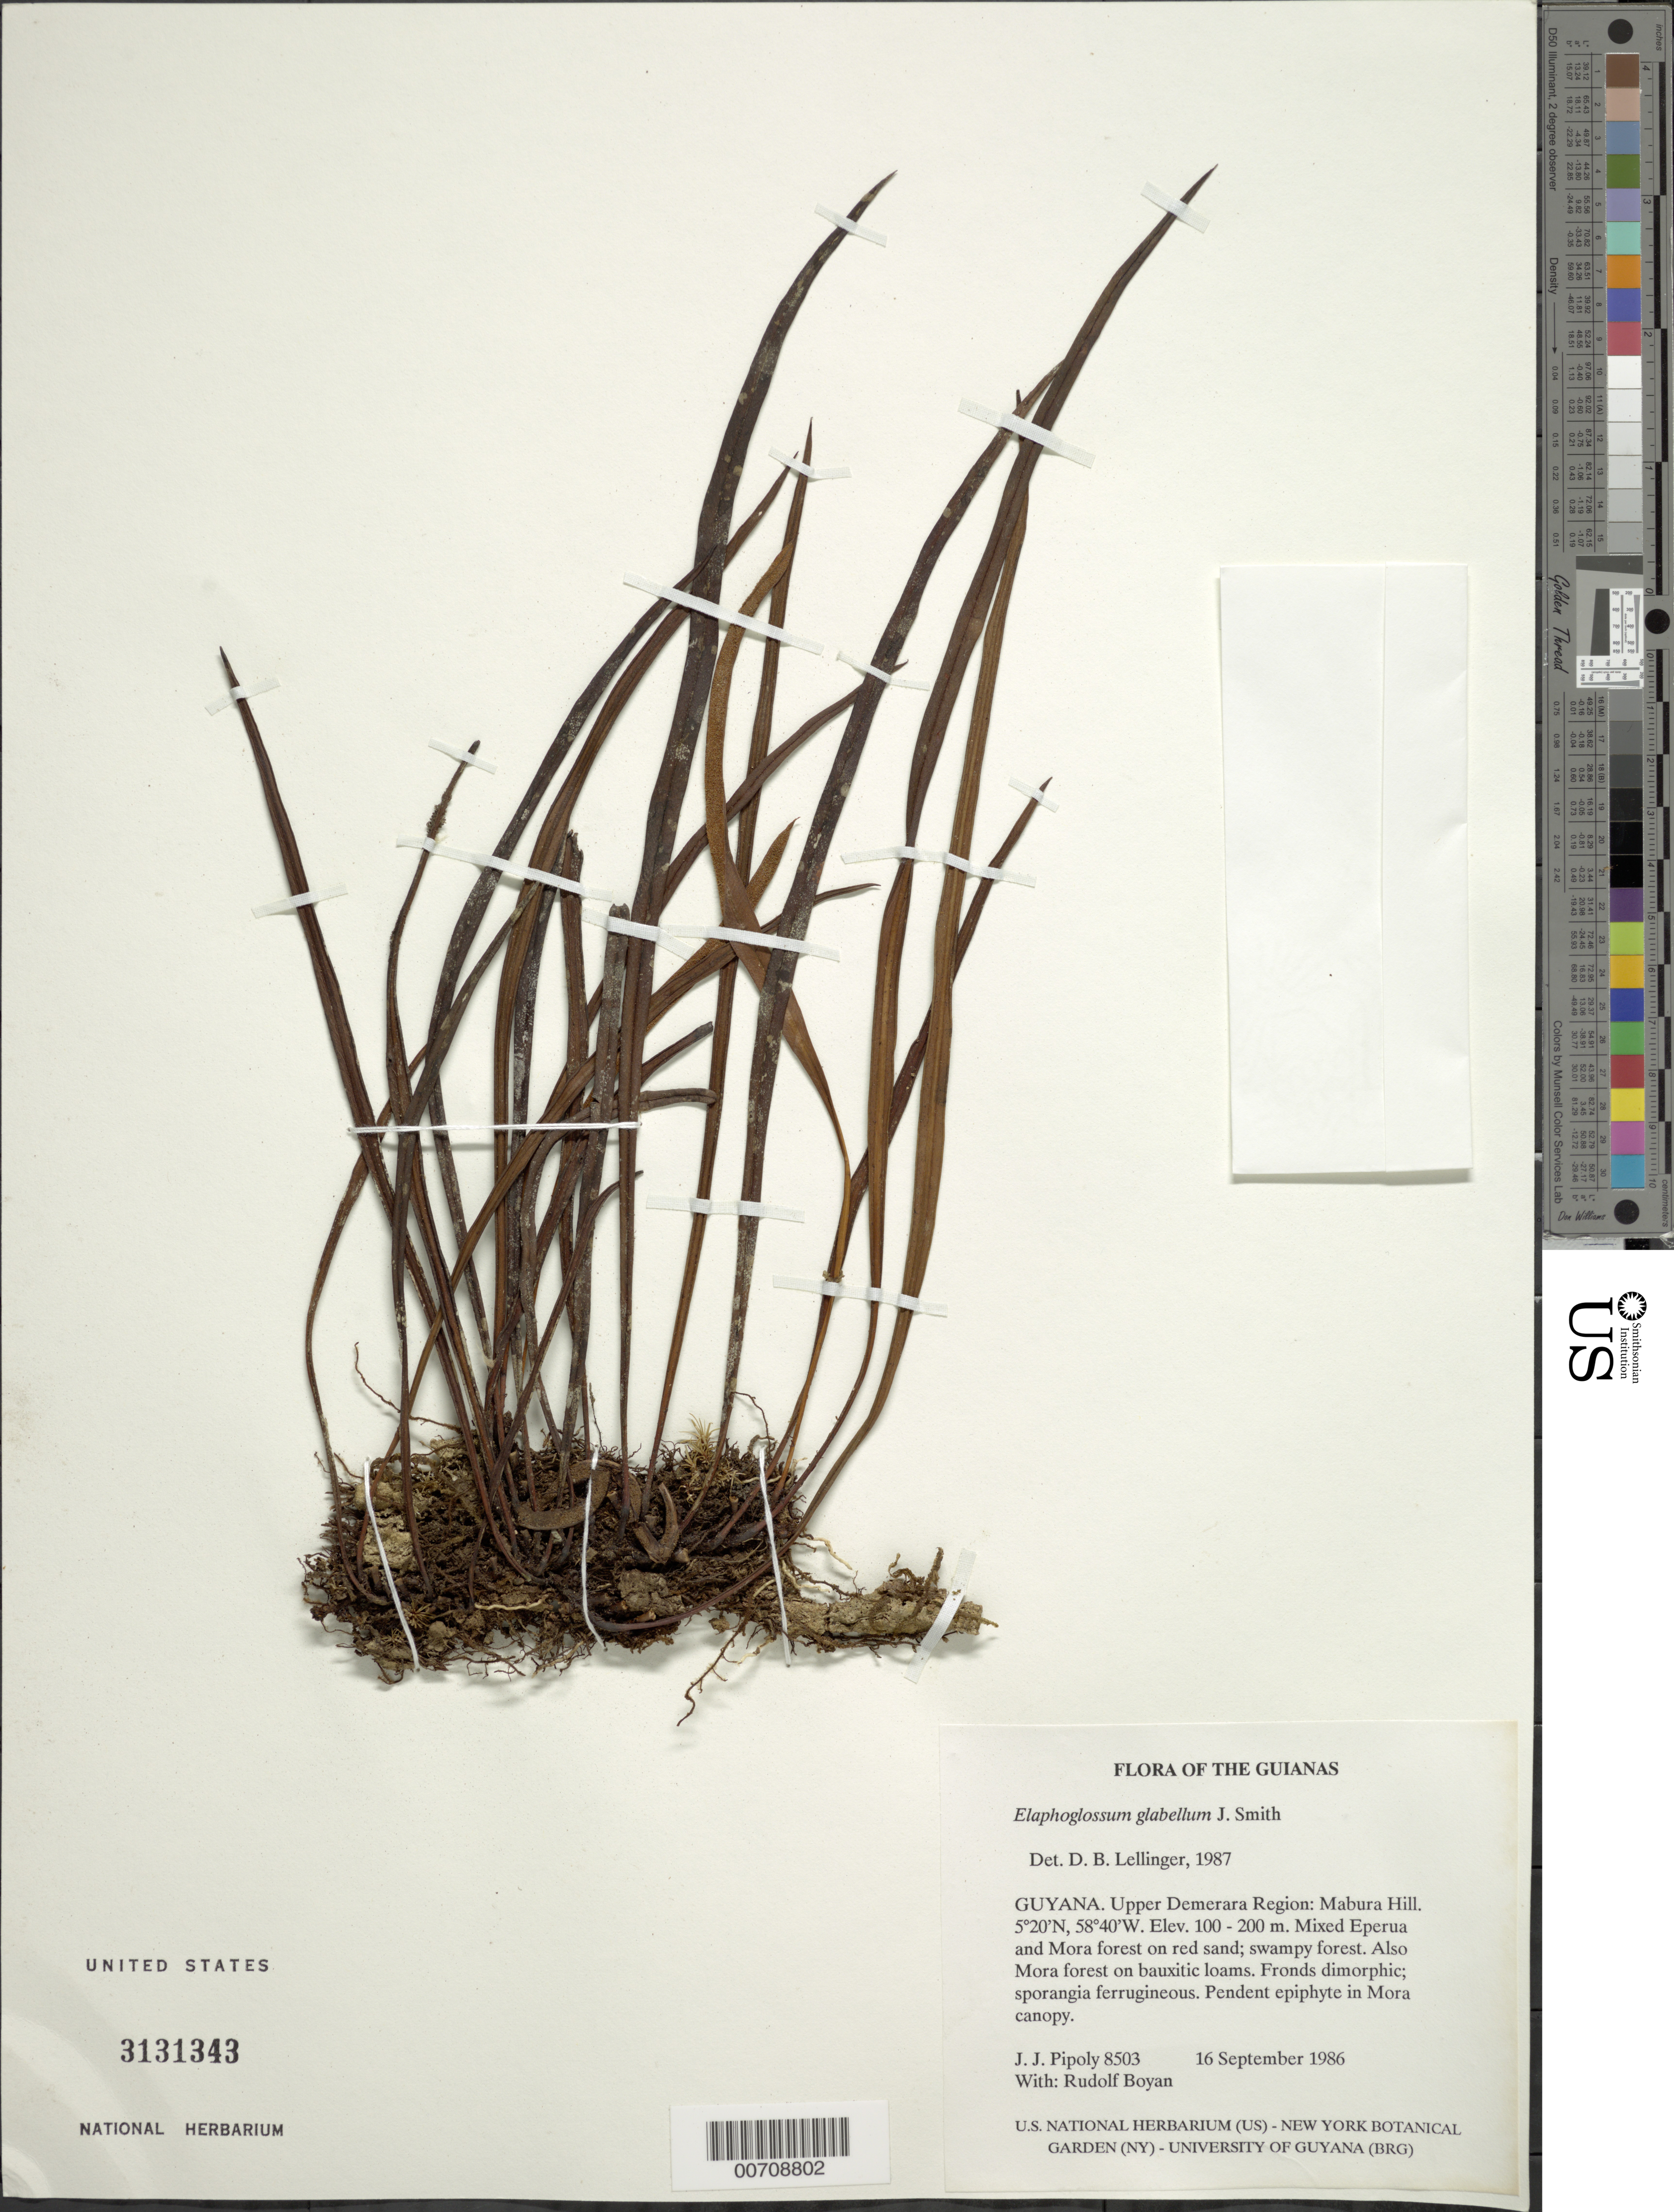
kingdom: Plantae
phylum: Tracheophyta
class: Polypodiopsida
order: Polypodiales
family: Dryopteridaceae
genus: Elaphoglossum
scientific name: Elaphoglossum glabellum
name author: J. Sm.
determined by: Lellinger, David B., (BOT), Smithsonian Institution - National Museum of Natural History (UNITED STATES)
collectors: J. J. Pipoly & R. Boyan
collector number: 8503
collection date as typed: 16 September 1986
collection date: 1986-09-16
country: Guyana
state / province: U. Demerara-Berbice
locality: Mabura Hill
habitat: Mixed Eperua and Mora forest on red sand; swampy forest. Also Mora forest on bauxitic loams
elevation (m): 100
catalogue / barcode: US 3131343